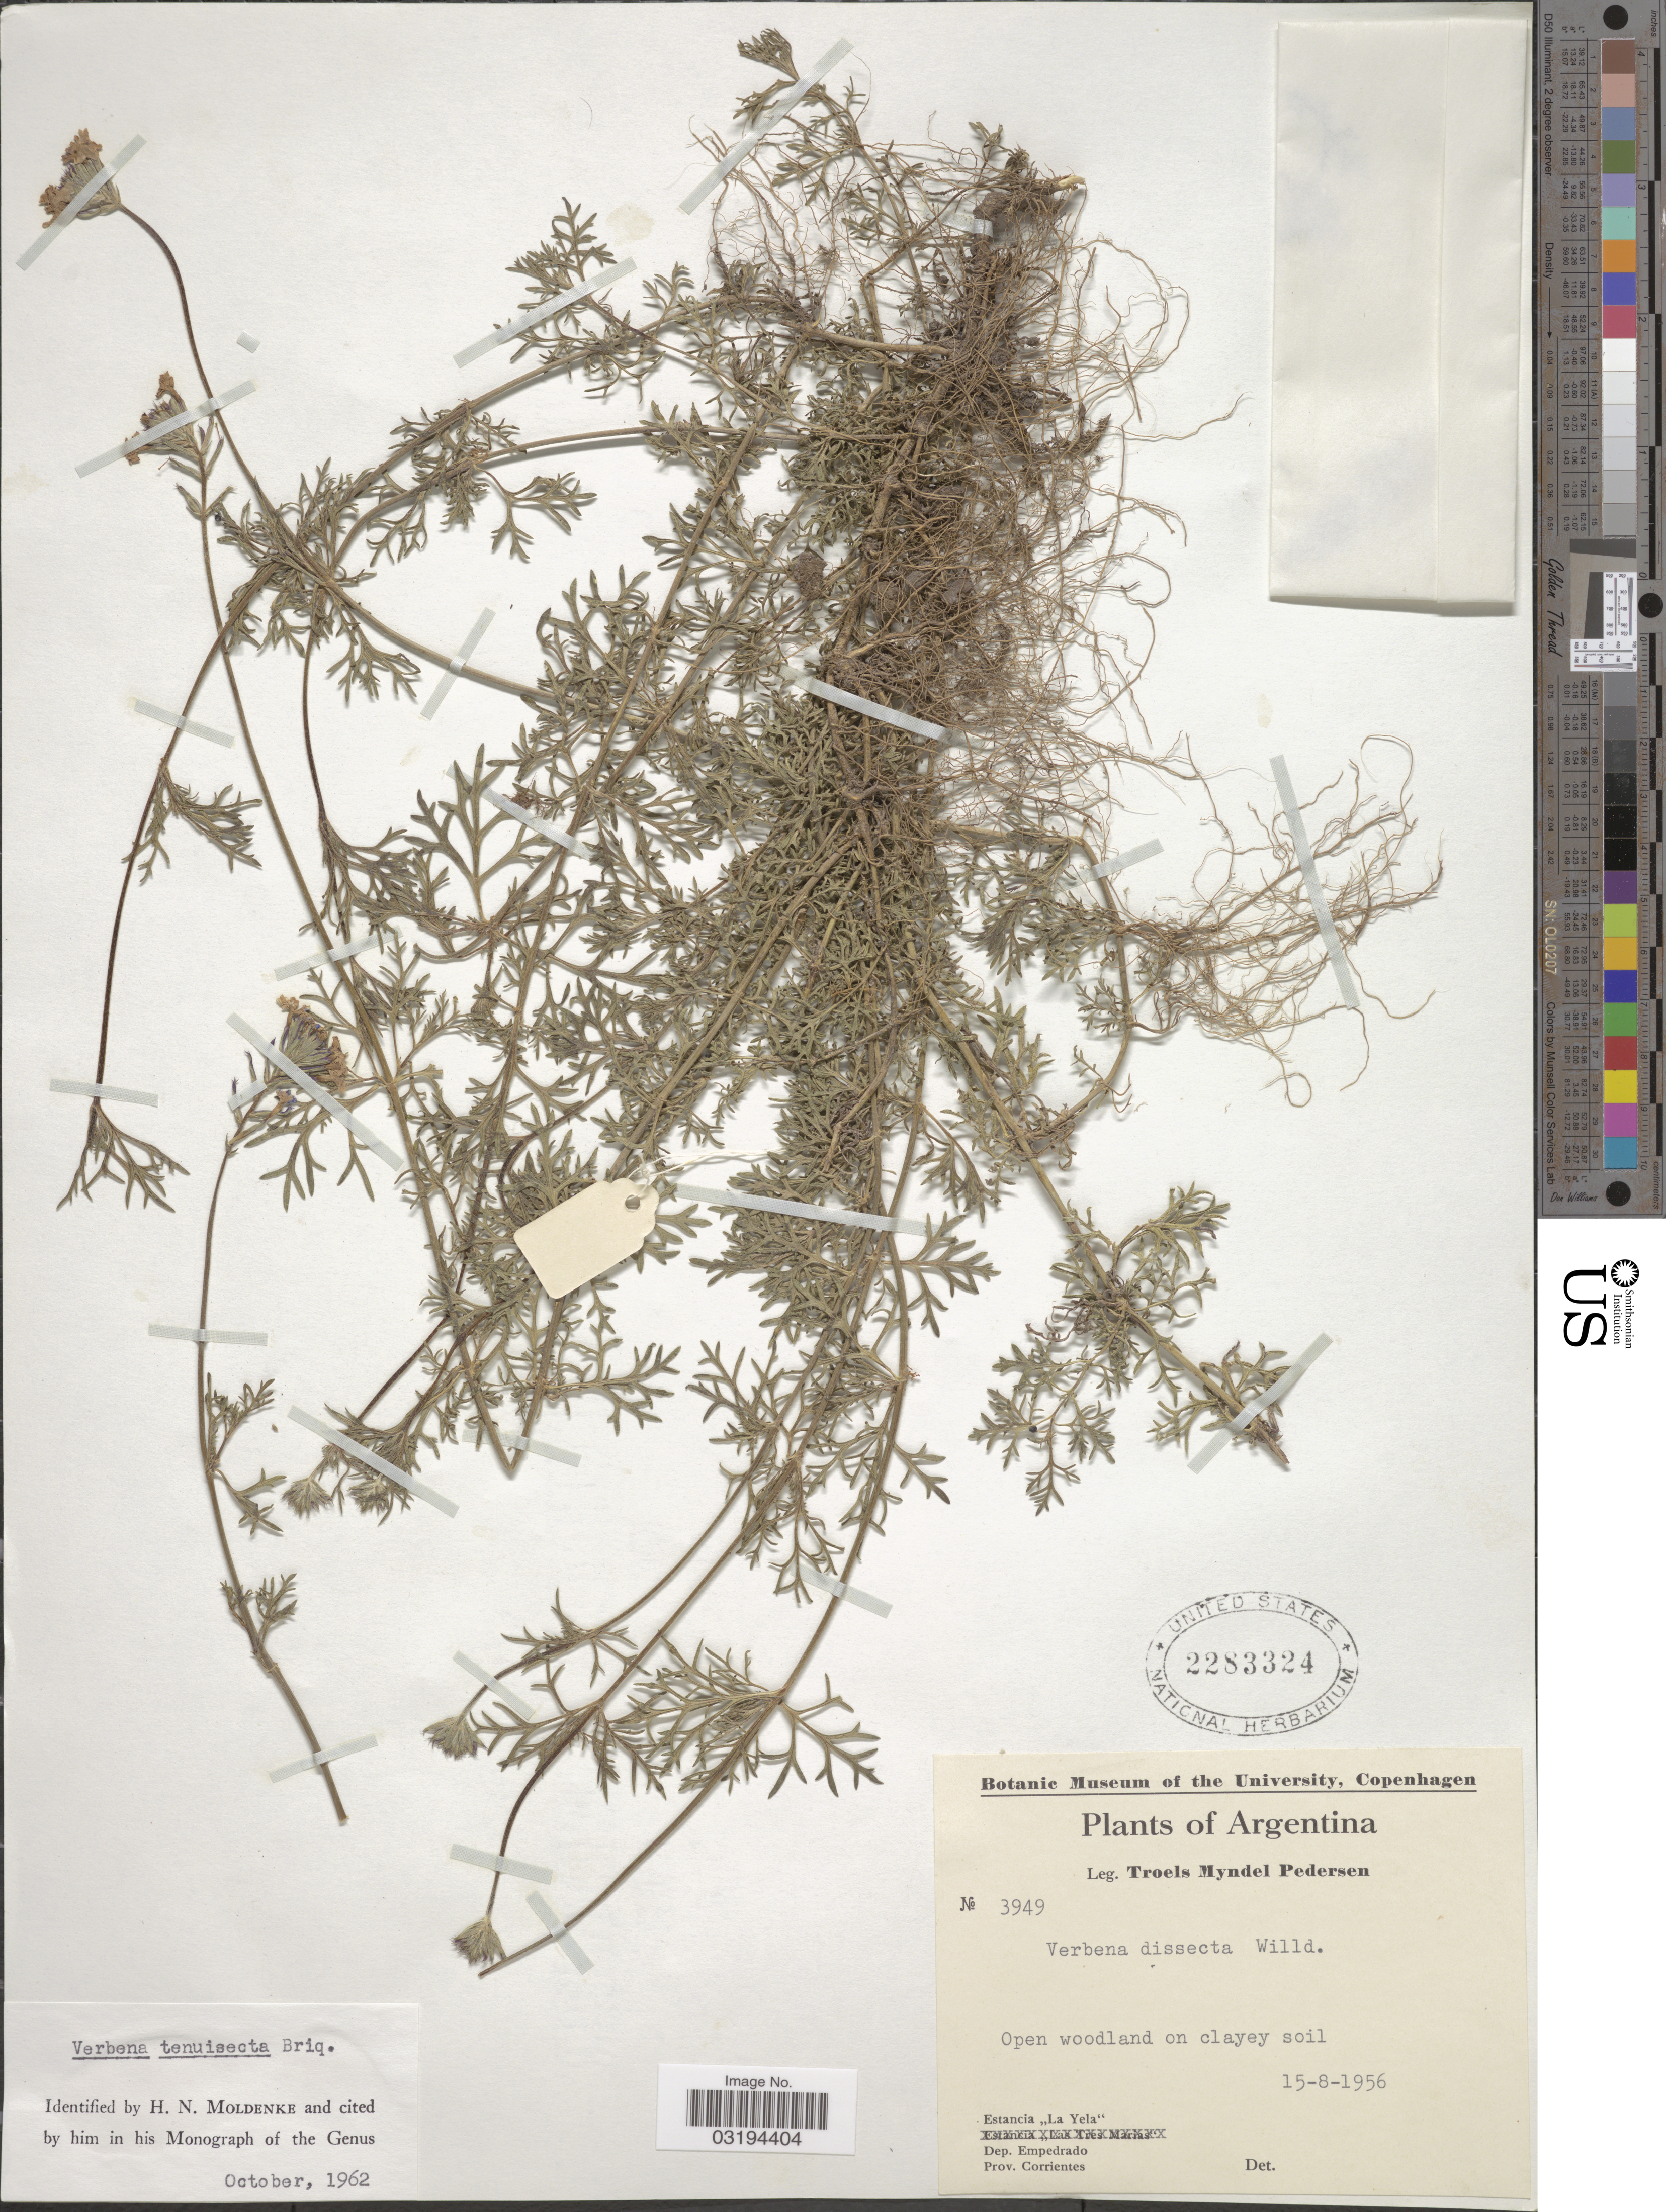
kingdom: Plantae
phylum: Tracheophyta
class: Magnoliopsida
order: Lamiales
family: Verbenaceae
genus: Verbena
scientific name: Verbena tenuisecta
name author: Briq.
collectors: T. Pederson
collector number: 3949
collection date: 1956-08-15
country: Argentina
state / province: Corrientes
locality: Estancia "La Yela", Dep. Empedrado.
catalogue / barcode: US 2283324